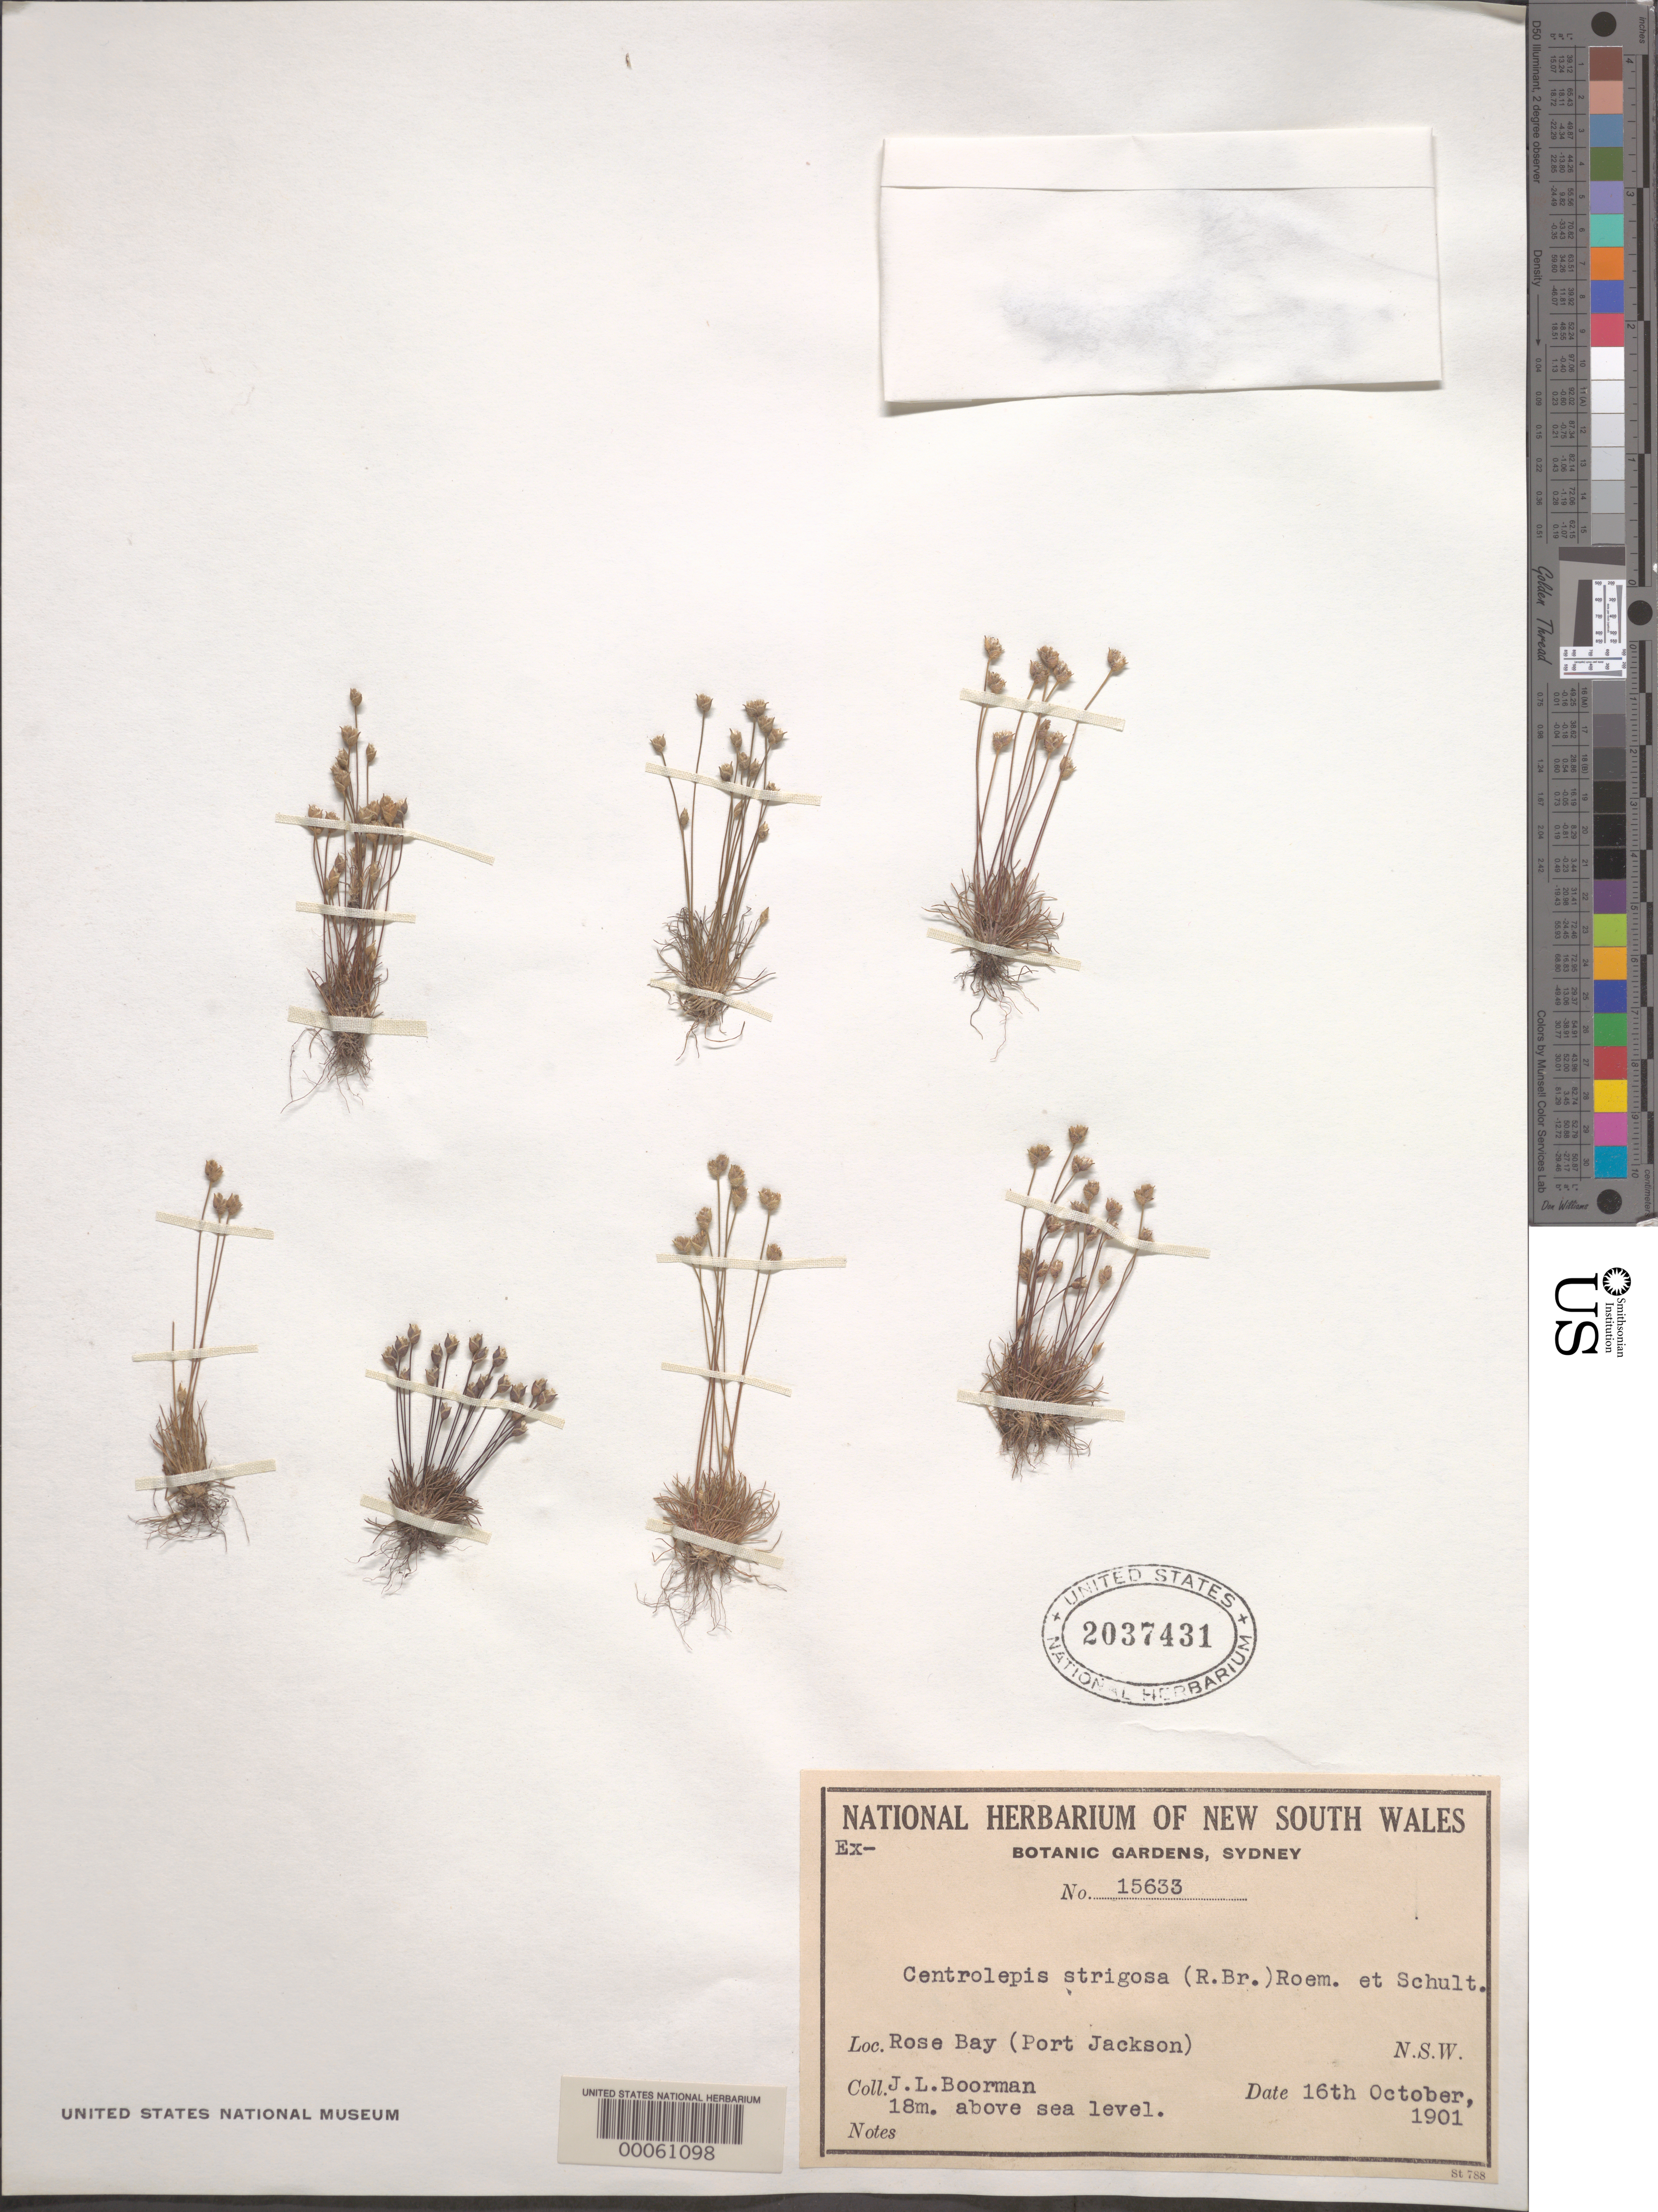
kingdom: Plantae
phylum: Tracheophyta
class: Liliopsida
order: Poales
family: Restionaceae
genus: Centrolepis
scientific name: Centrolepis strigosa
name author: (R. Br.) Roem. & Schult.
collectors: J. Boorman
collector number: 15633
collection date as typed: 16 Oct 1901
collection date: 1901-10-16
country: Australia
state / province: New South Wales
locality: Port jackson, rose bay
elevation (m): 18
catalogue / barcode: US 2037431